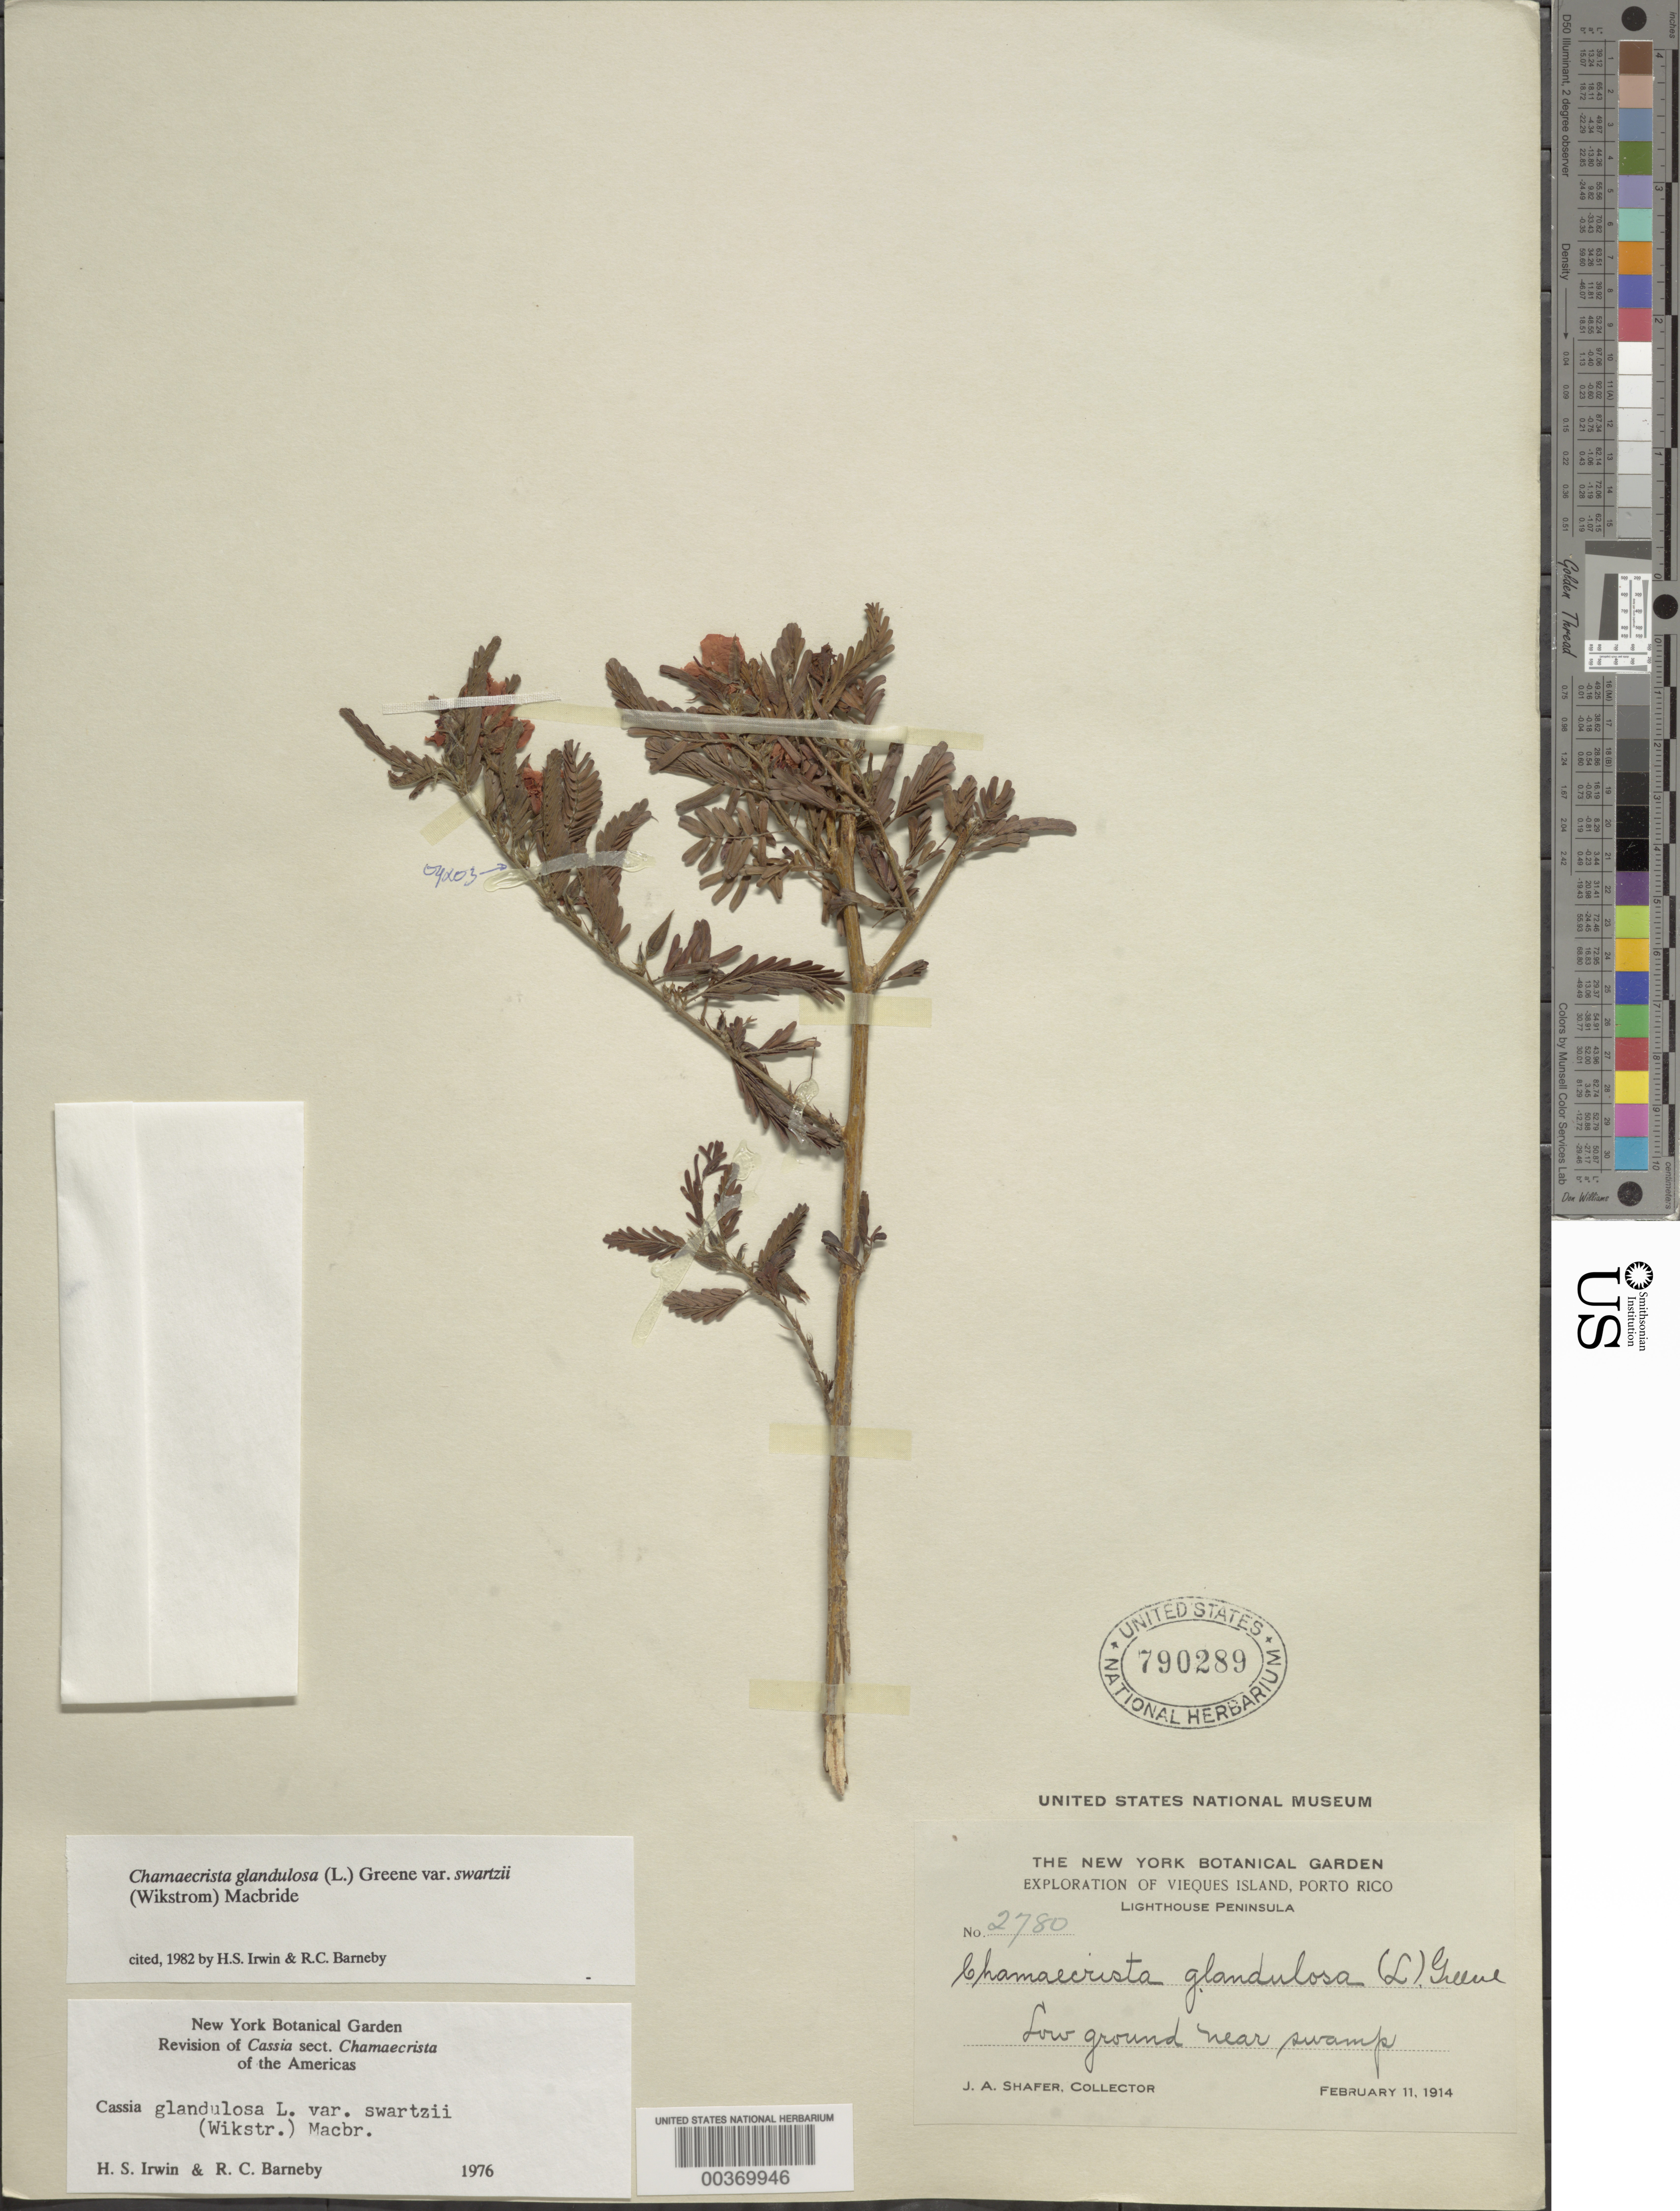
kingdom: Plantae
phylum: Tracheophyta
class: Magnoliopsida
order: Fabales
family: Fabaceae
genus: Chamaecrista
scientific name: Chamaecrista glandulosa var. swartzii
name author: (Wikstr.) H.S. Irwin & Barneby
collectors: J. A. Shafer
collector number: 2780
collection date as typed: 11 Feb 1914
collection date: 1914-02-11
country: Puerto Rico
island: Greater Antilles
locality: Lighthouse peninsula; vieques island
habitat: Low ground near swamp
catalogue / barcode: US 790289